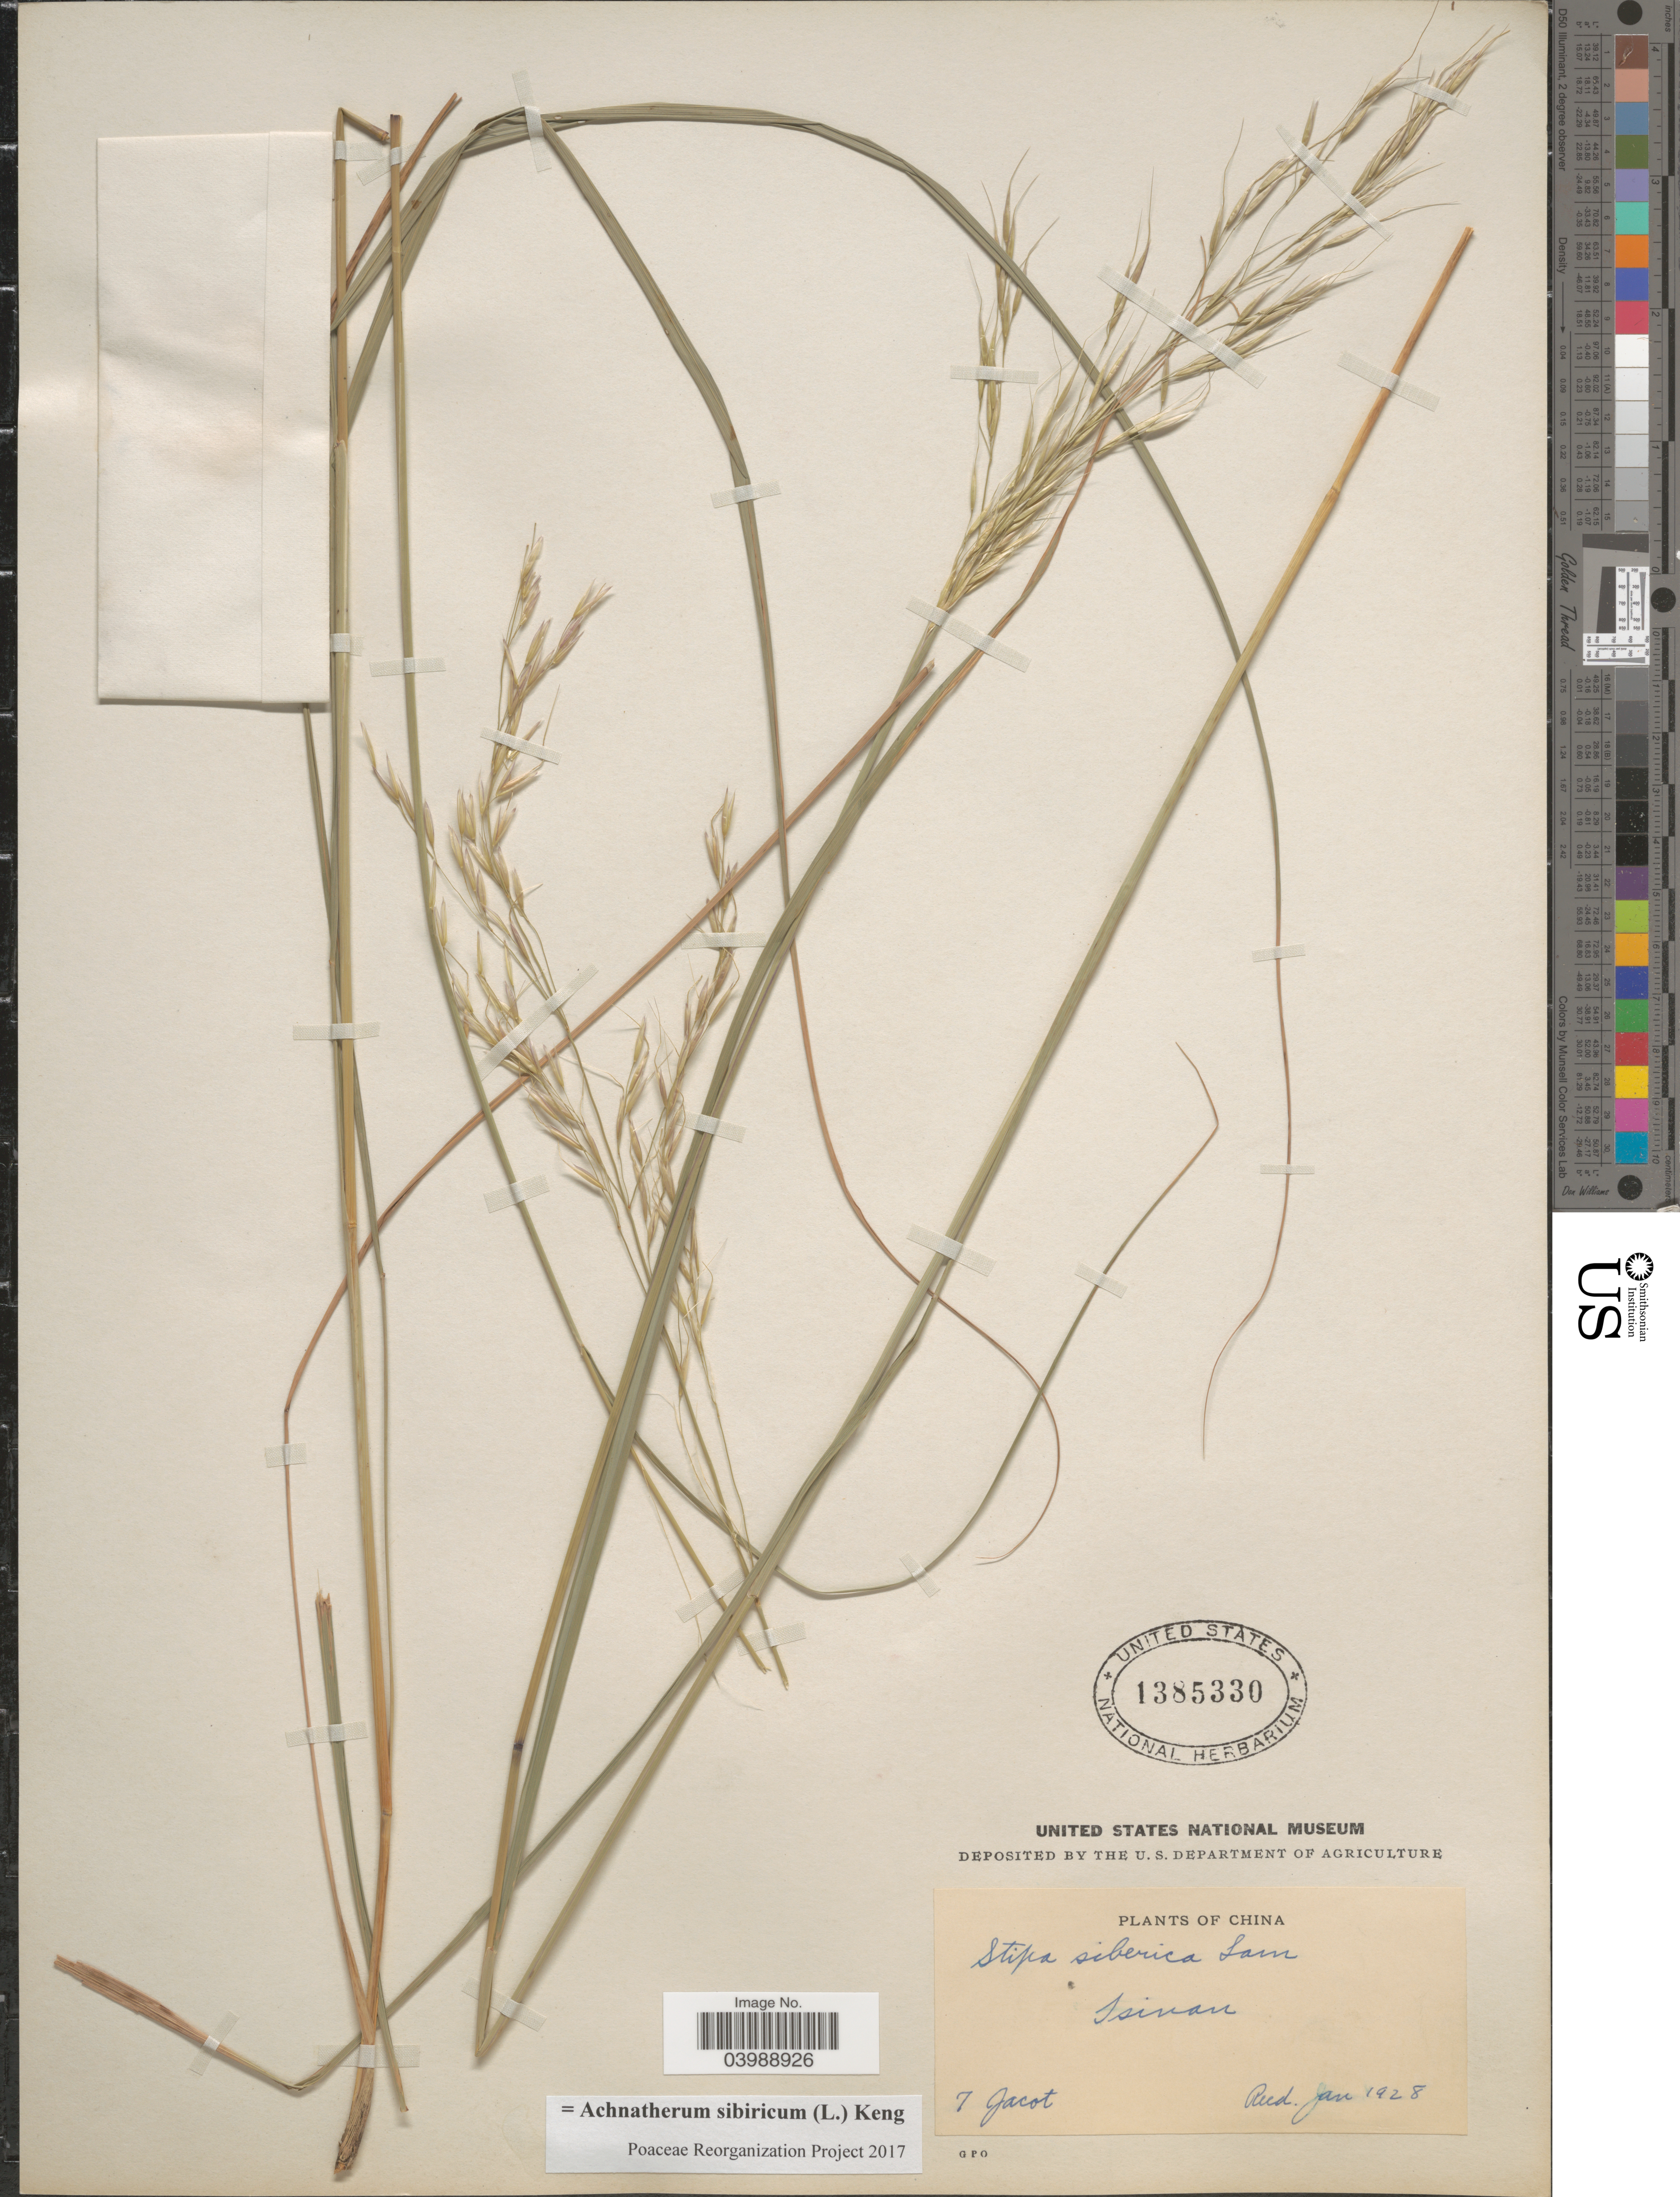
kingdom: Plantae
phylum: Tracheophyta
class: Liliopsida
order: Poales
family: Poaceae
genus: Achnatherum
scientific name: Achnatherum sibiricum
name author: (L.) Keng ex Tzvelev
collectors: Jacot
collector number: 7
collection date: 1928-01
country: China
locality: Tsinan.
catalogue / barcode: US 1385330